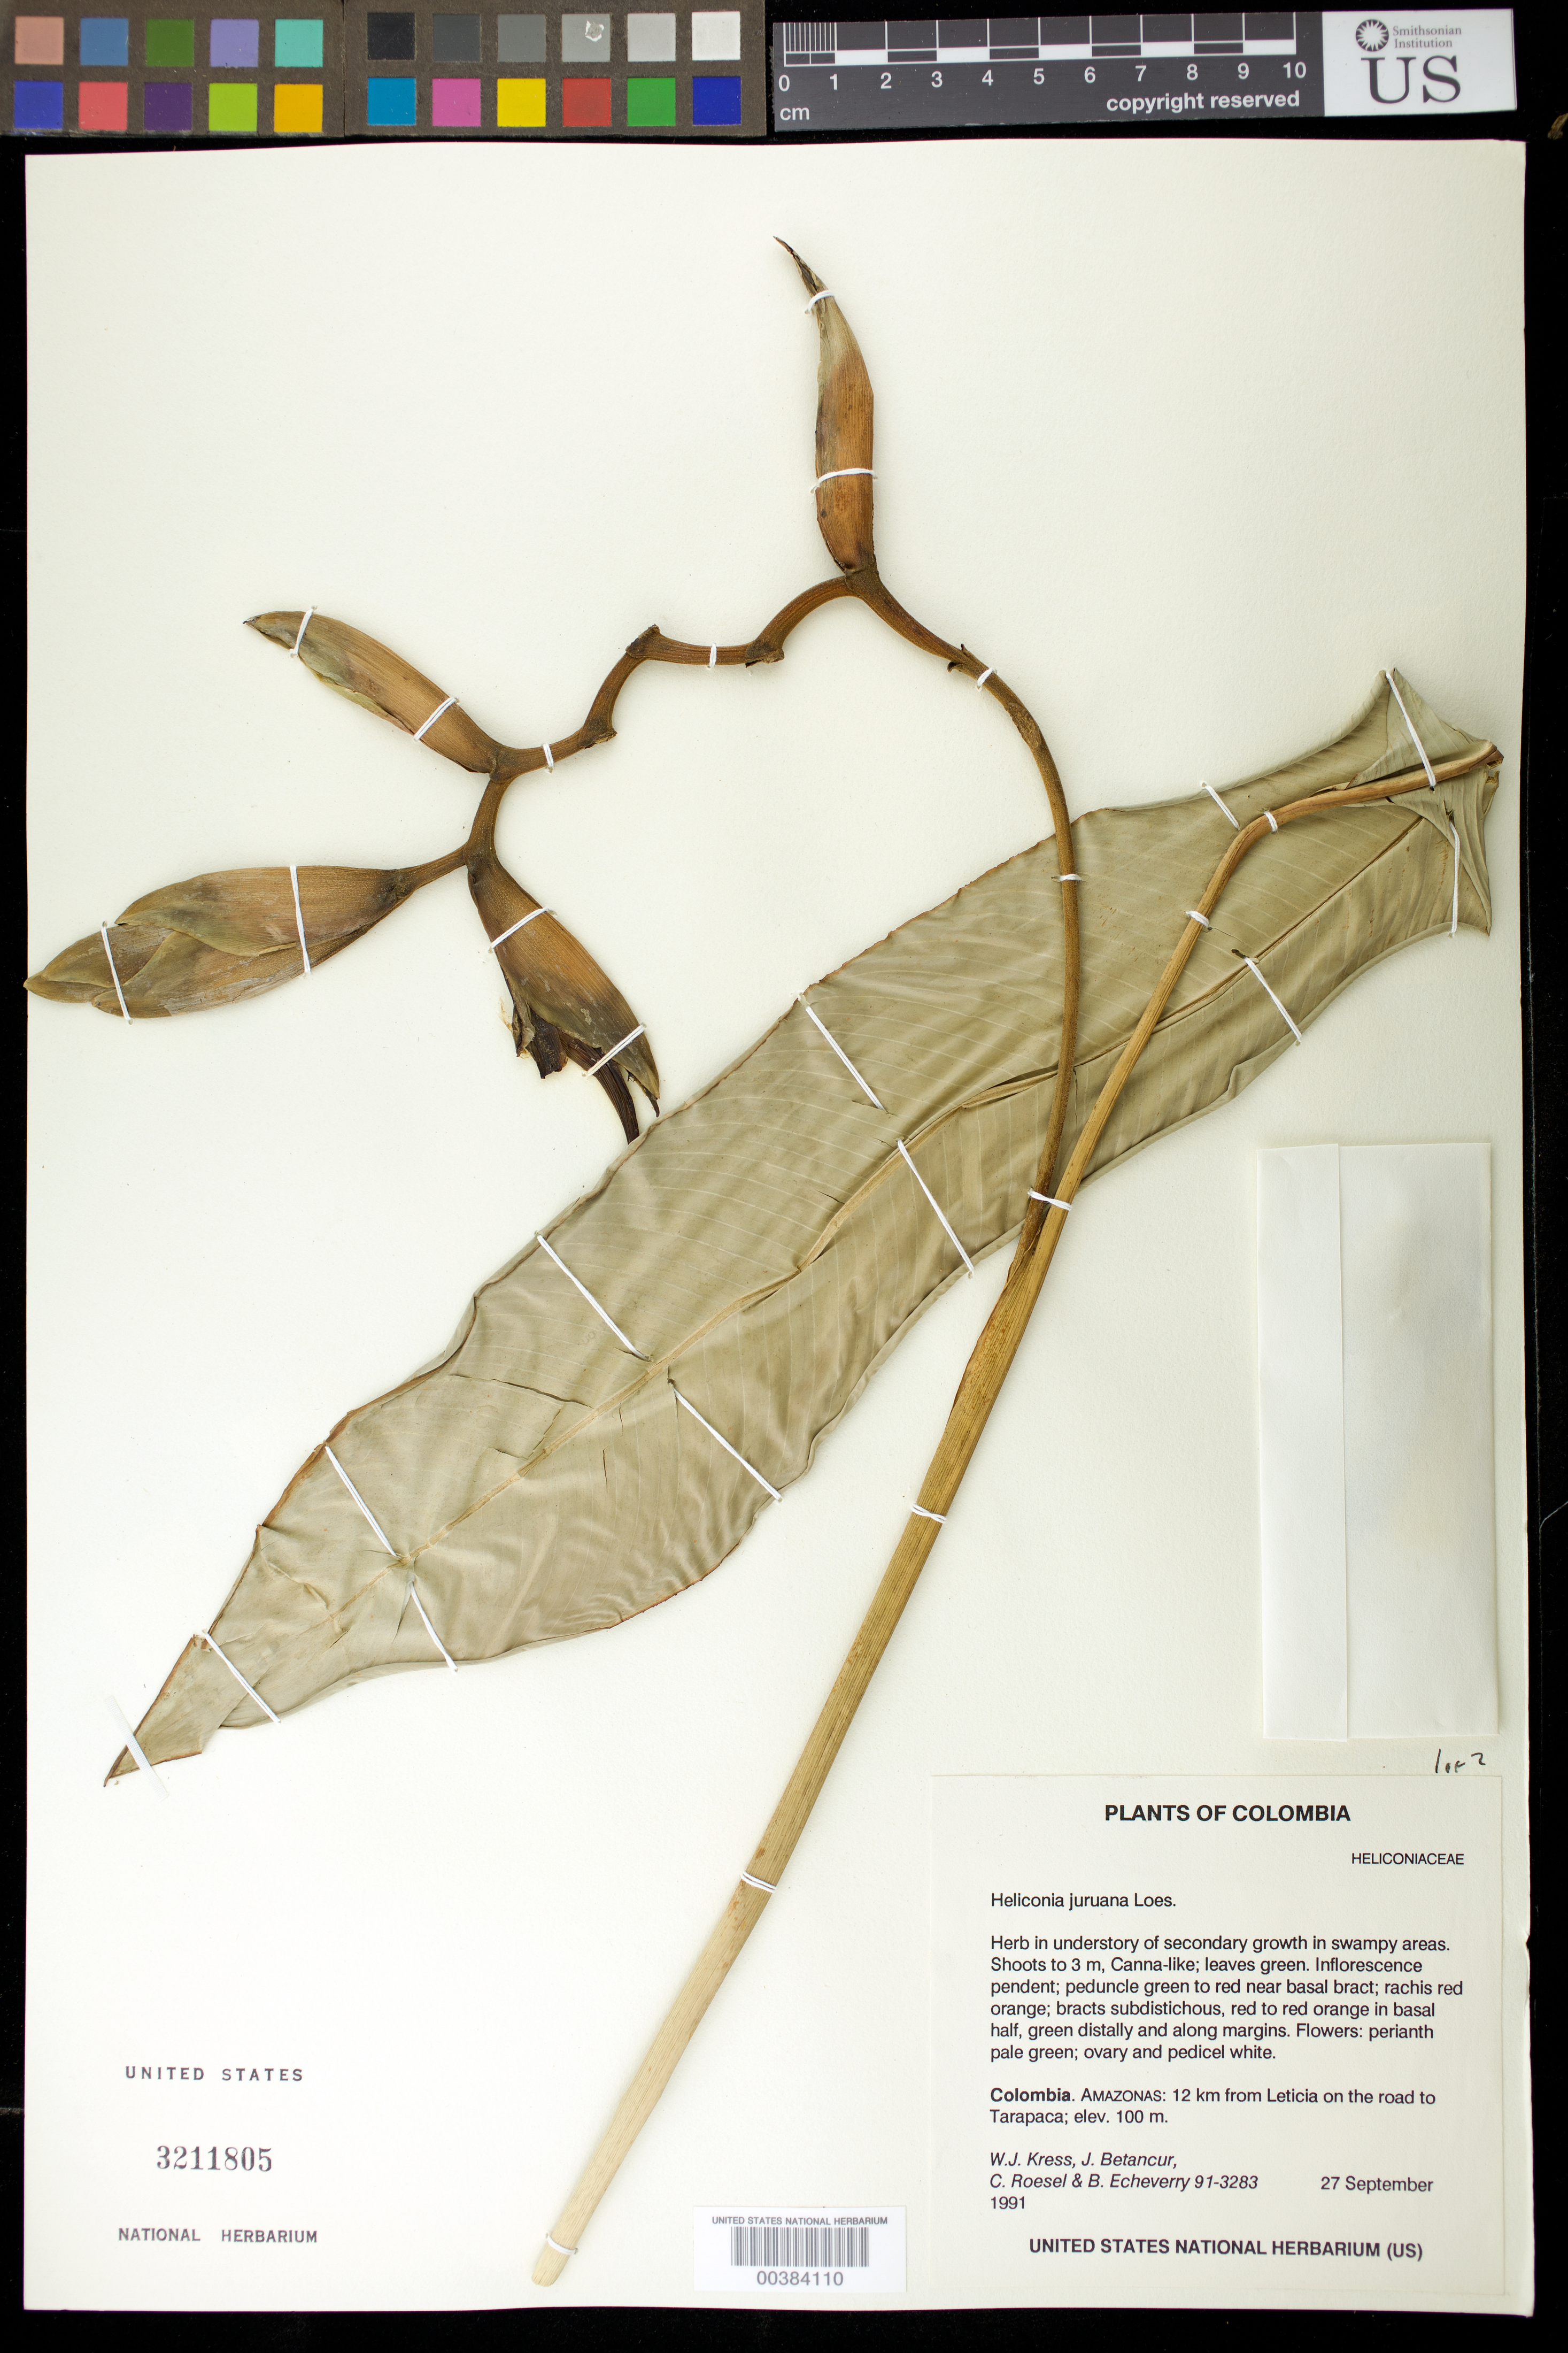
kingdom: Plantae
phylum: Tracheophyta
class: Liliopsida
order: Zingiberales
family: Heliconiaceae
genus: Heliconia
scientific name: Heliconia juruana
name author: Loes.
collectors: W. J. Kress, J. C. Betancur, C. S. Roesel & B. Echeverry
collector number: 91-3283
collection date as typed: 27 Sep 1991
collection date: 1991-09-27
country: Colombia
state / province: Amazônas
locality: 12 km from Leticia on the road to Tarapacá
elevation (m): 100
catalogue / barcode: US 3211805